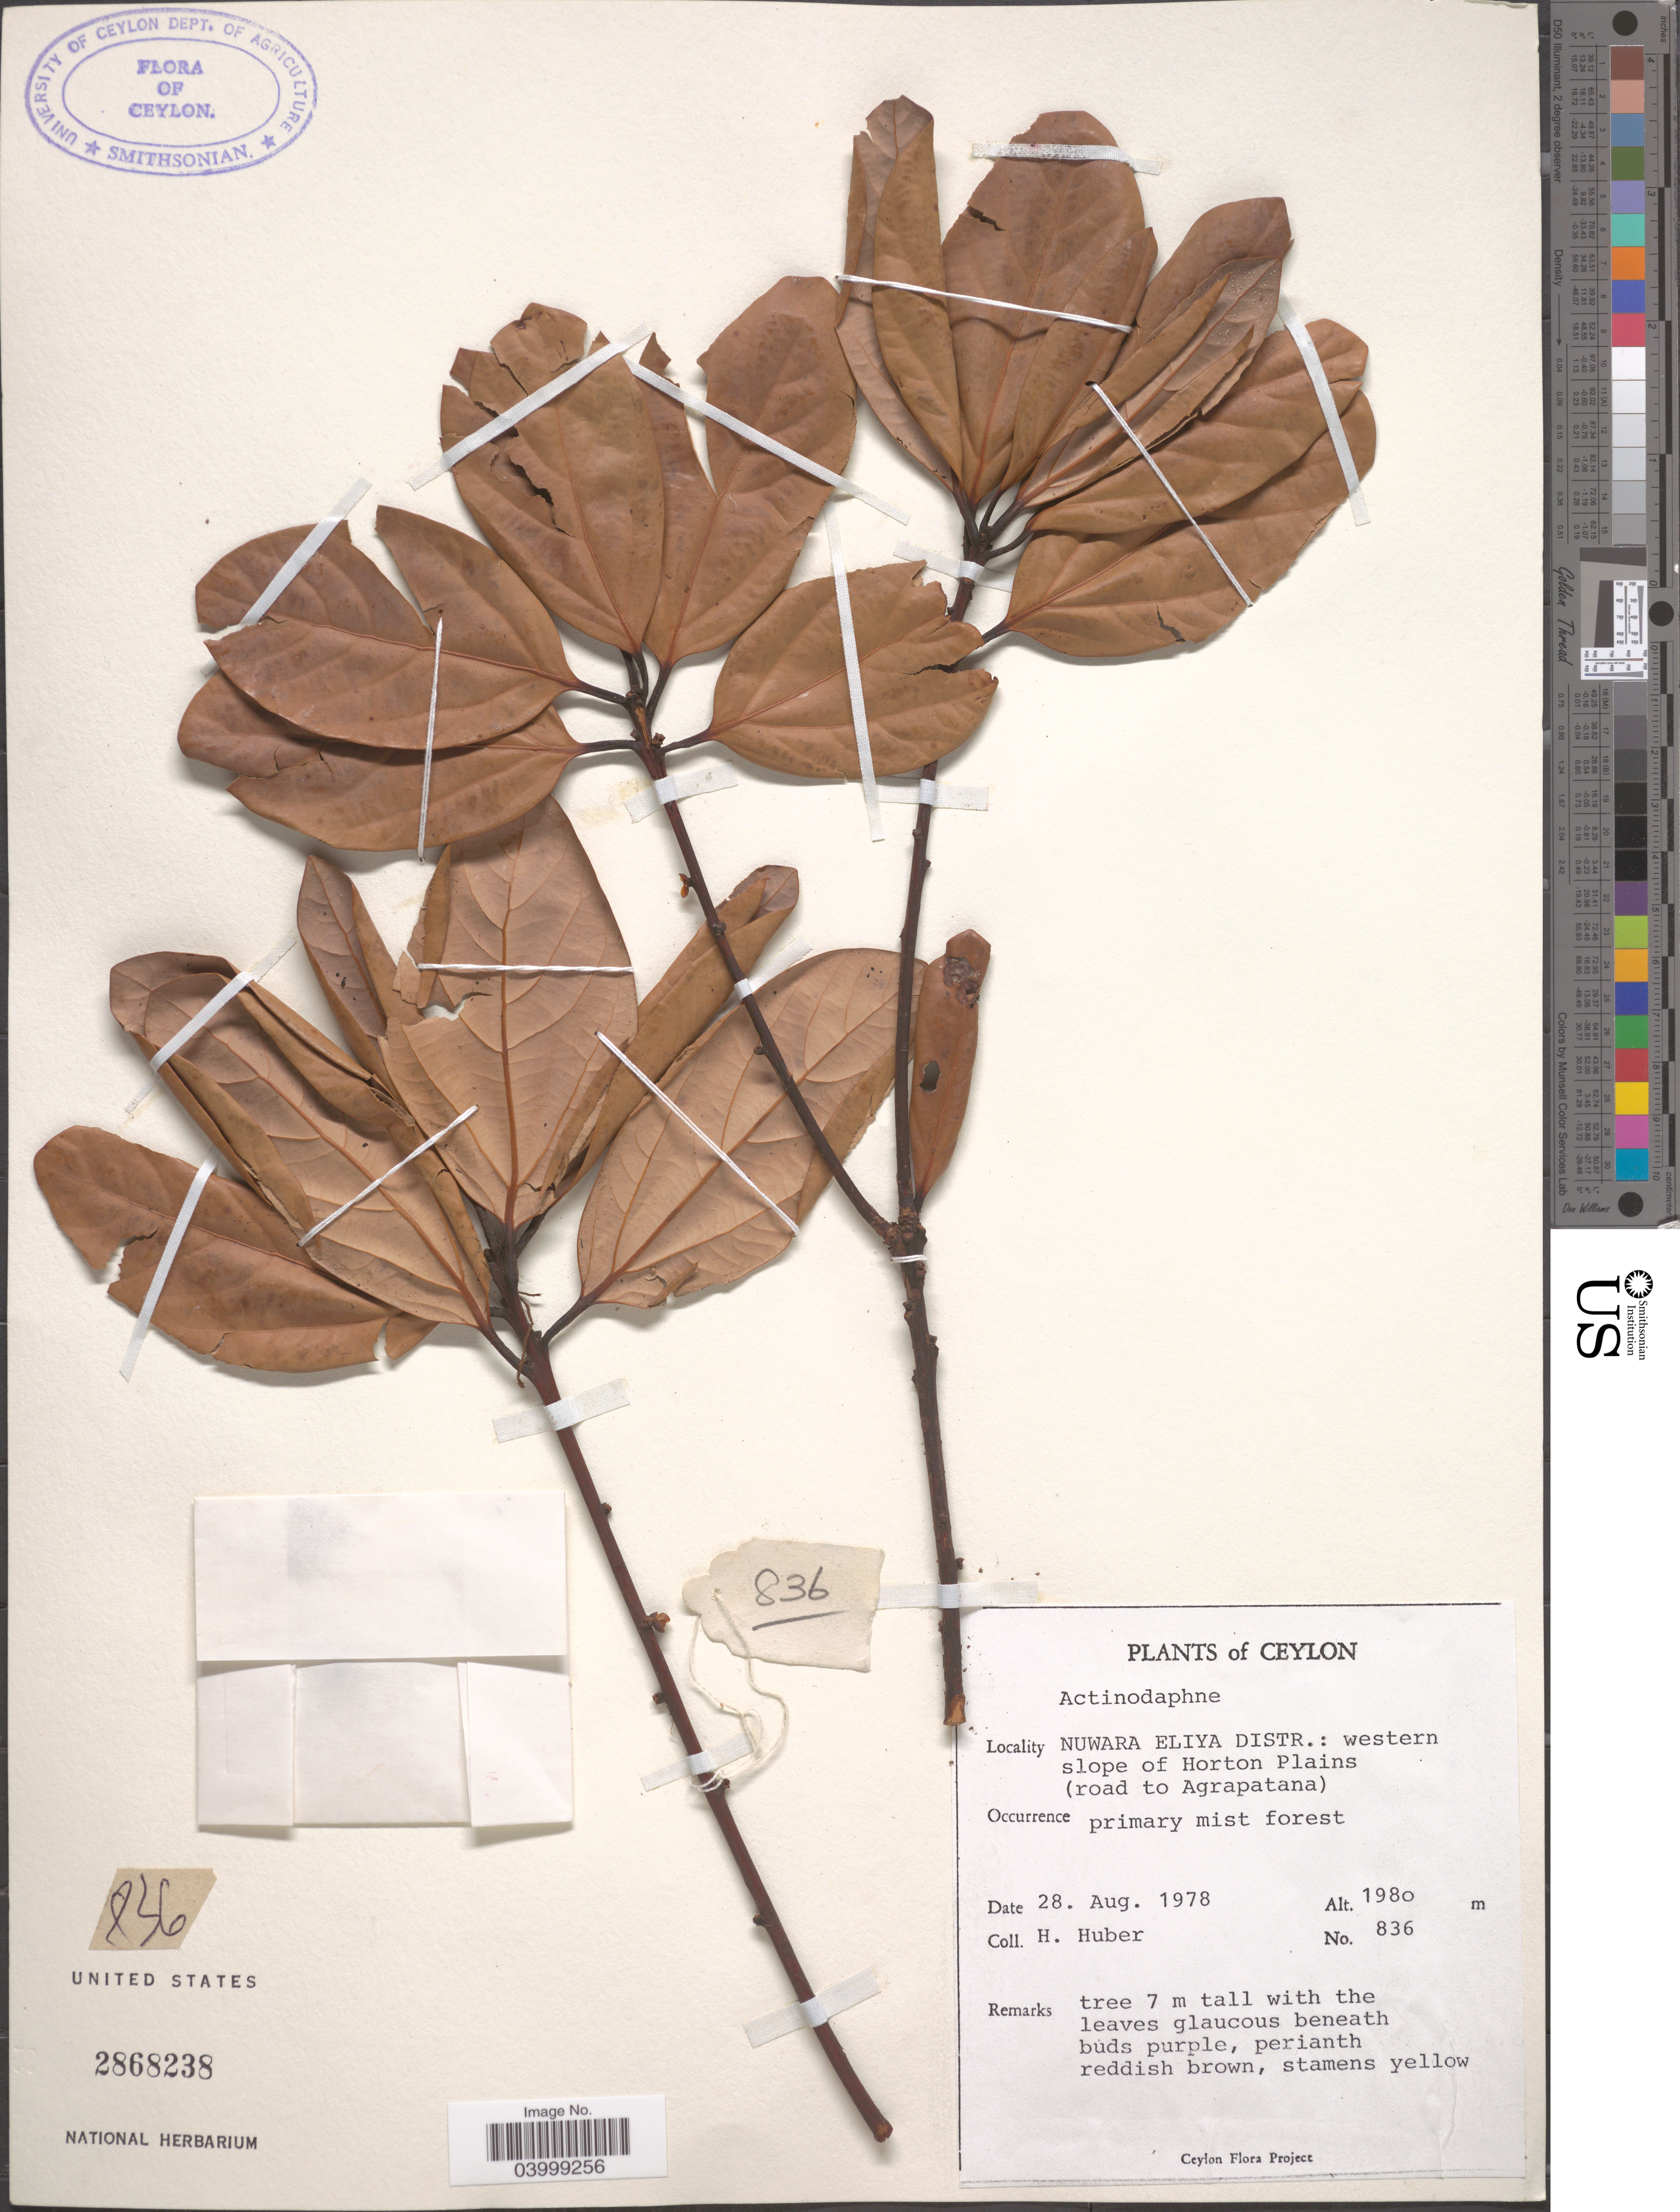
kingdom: Plantae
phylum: Tracheophyta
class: Magnoliopsida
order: Laurales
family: Lauraceae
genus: Actinodaphne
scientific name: Actinodaphne sp.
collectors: H. Huber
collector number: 836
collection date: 1978-08-28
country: Sri Lanka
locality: Ceylon. Nuwara Eliya Distr.: western slope of Horton Plains (road to Agrapatana).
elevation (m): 1980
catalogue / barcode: US 2868238